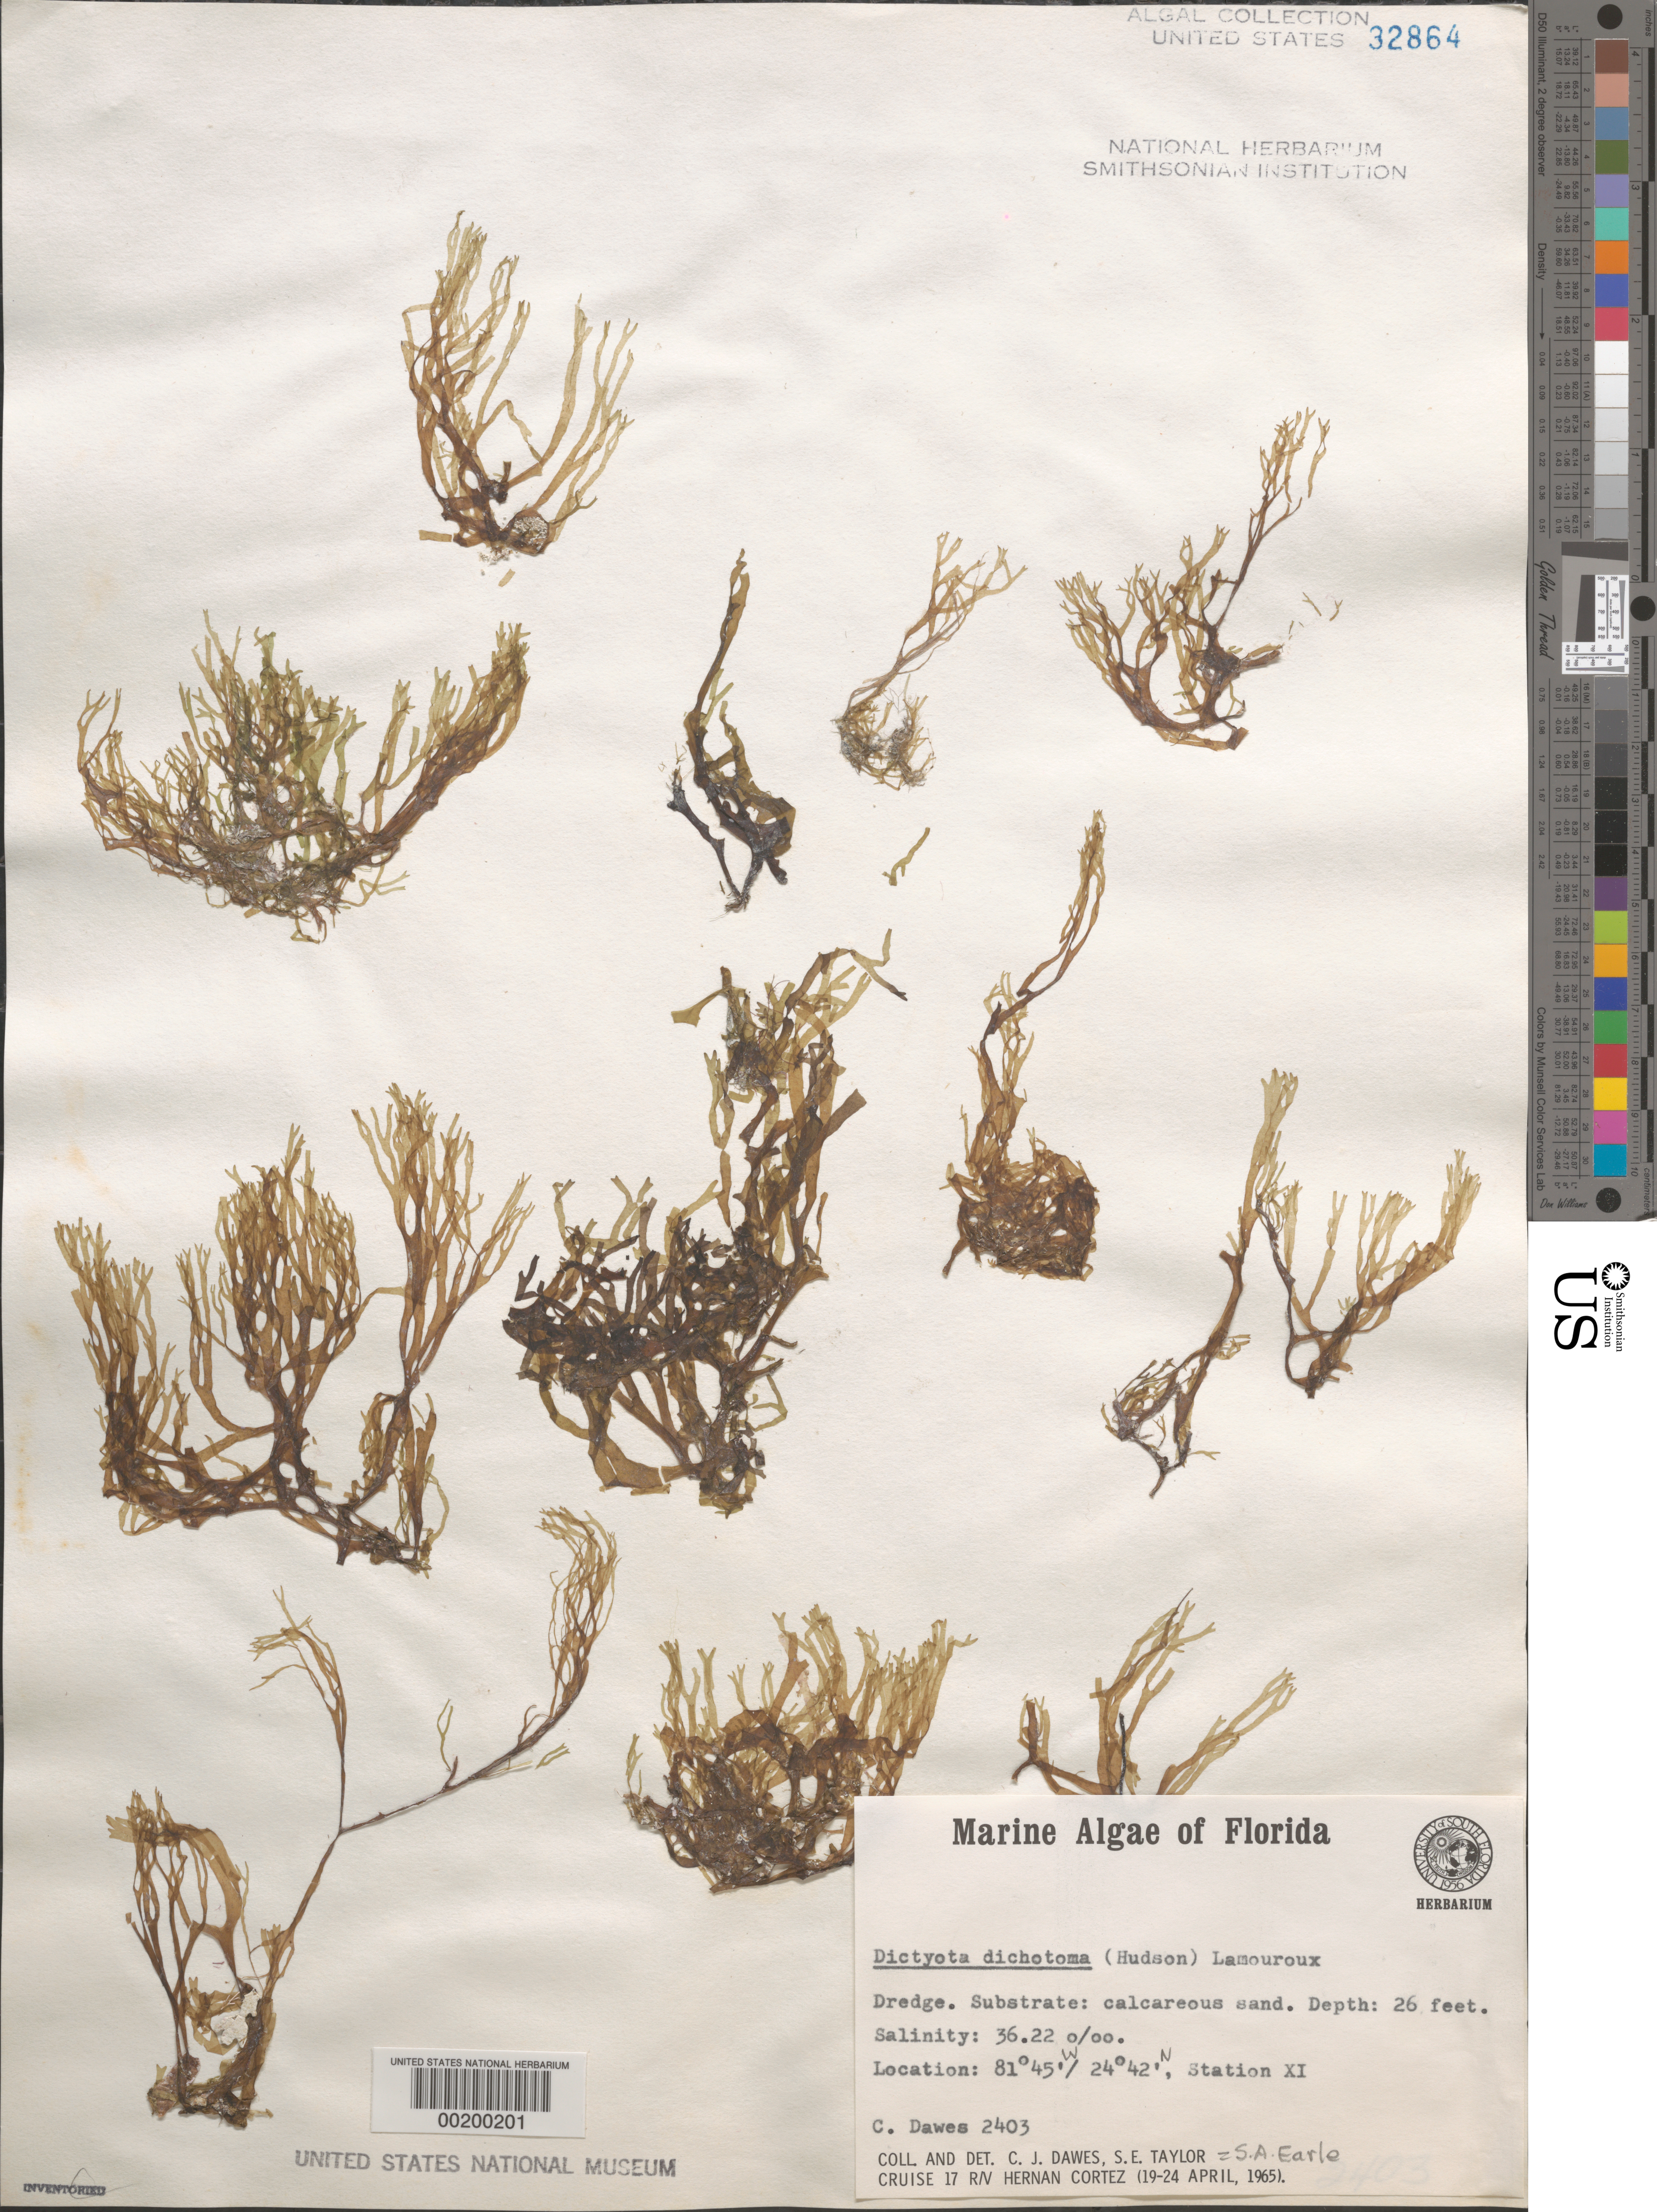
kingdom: Chromista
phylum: Ochrophyta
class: Phaeophyceae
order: Dictyotales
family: Dictyotaceae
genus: Dictyota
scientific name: Dictyota dichotoma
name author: (Huds.) J.V.Lamouroux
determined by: Dawes, C. J.; Earle, S. A.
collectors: C. Dawes & S. A. Earle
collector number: Cjd 2403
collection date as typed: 19 Apr 1965 TO 24 Apr 1965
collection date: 1965-04-19/1965-04-24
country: United States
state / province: Florida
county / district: Monroe County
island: Content Keys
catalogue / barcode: US 32864